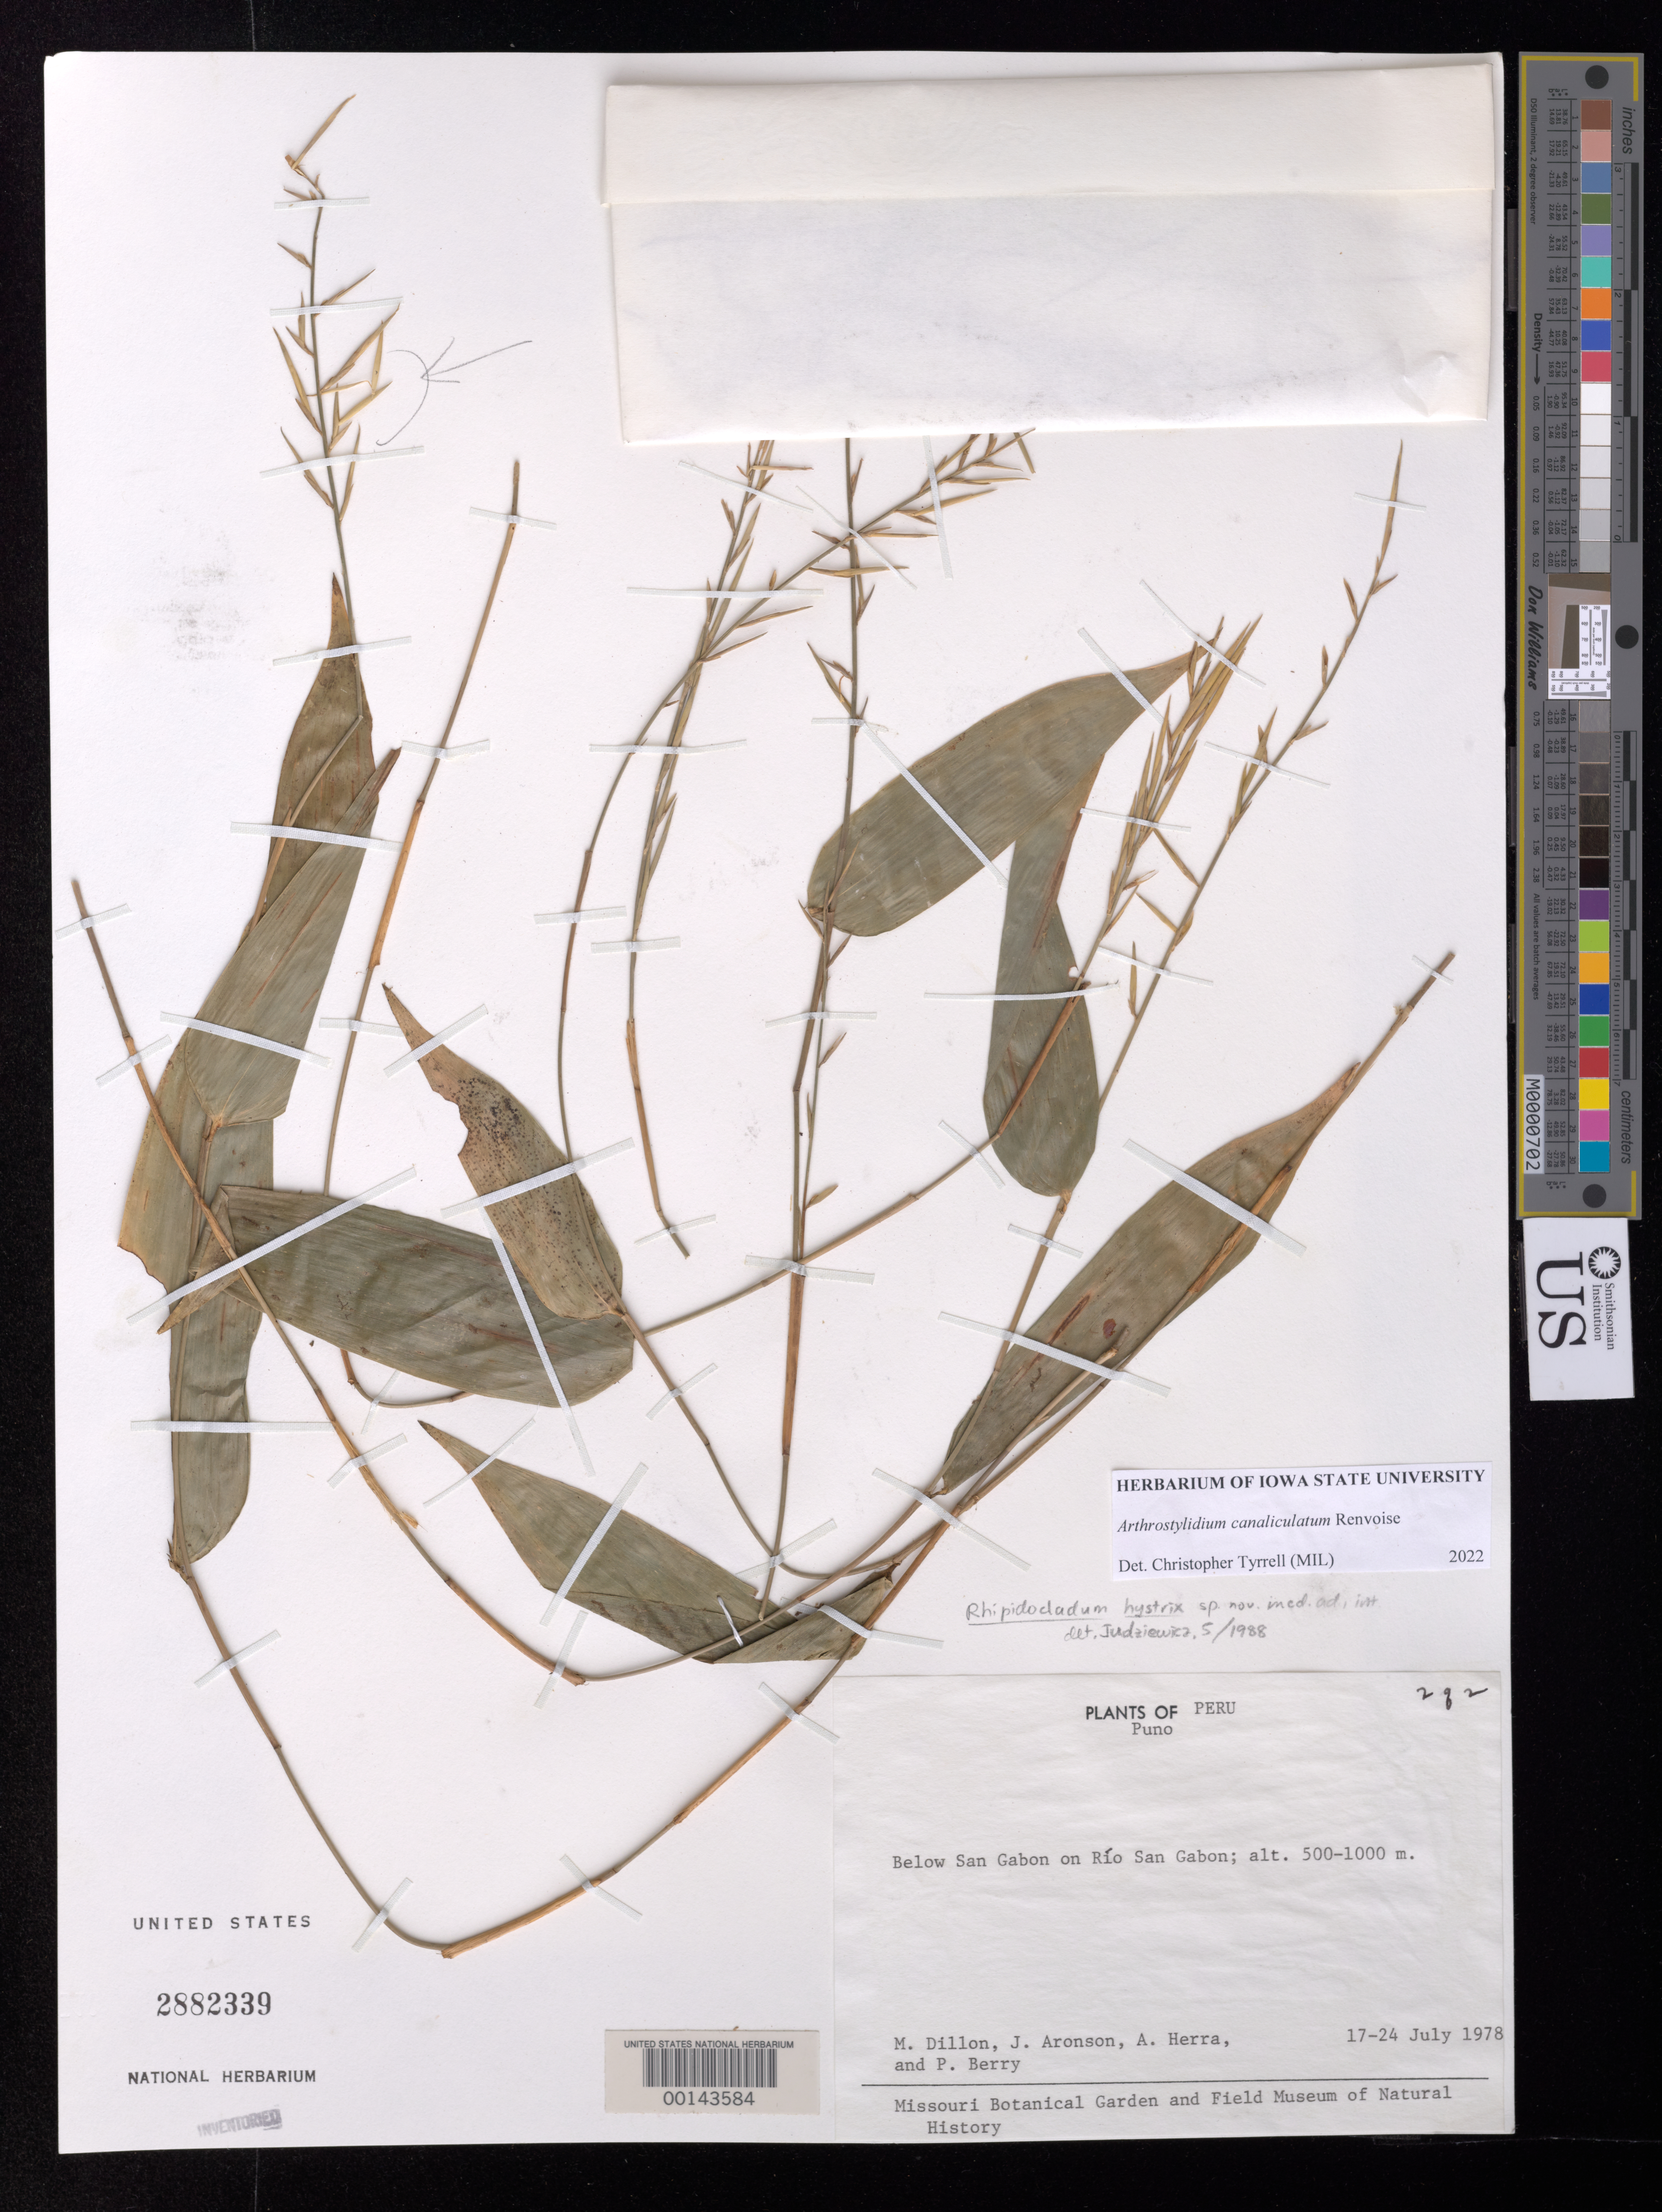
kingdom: Plantae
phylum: Tracheophyta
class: Liliopsida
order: Poales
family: Poaceae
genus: Arthrostylidium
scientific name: Arthrostylidium canaliculatum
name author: Renvoize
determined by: Tyrrell, Christopher D., (MIL), Milwaukee Public Museum (UNITED STATES)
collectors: M. O. Dillon, J. Aronson, A. Herrera & P. E. Berry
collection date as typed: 17 Jul 1978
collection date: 1978-07-17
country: Peru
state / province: Puno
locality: Below san gabon on rio san gabon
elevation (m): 500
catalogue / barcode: US 2882339